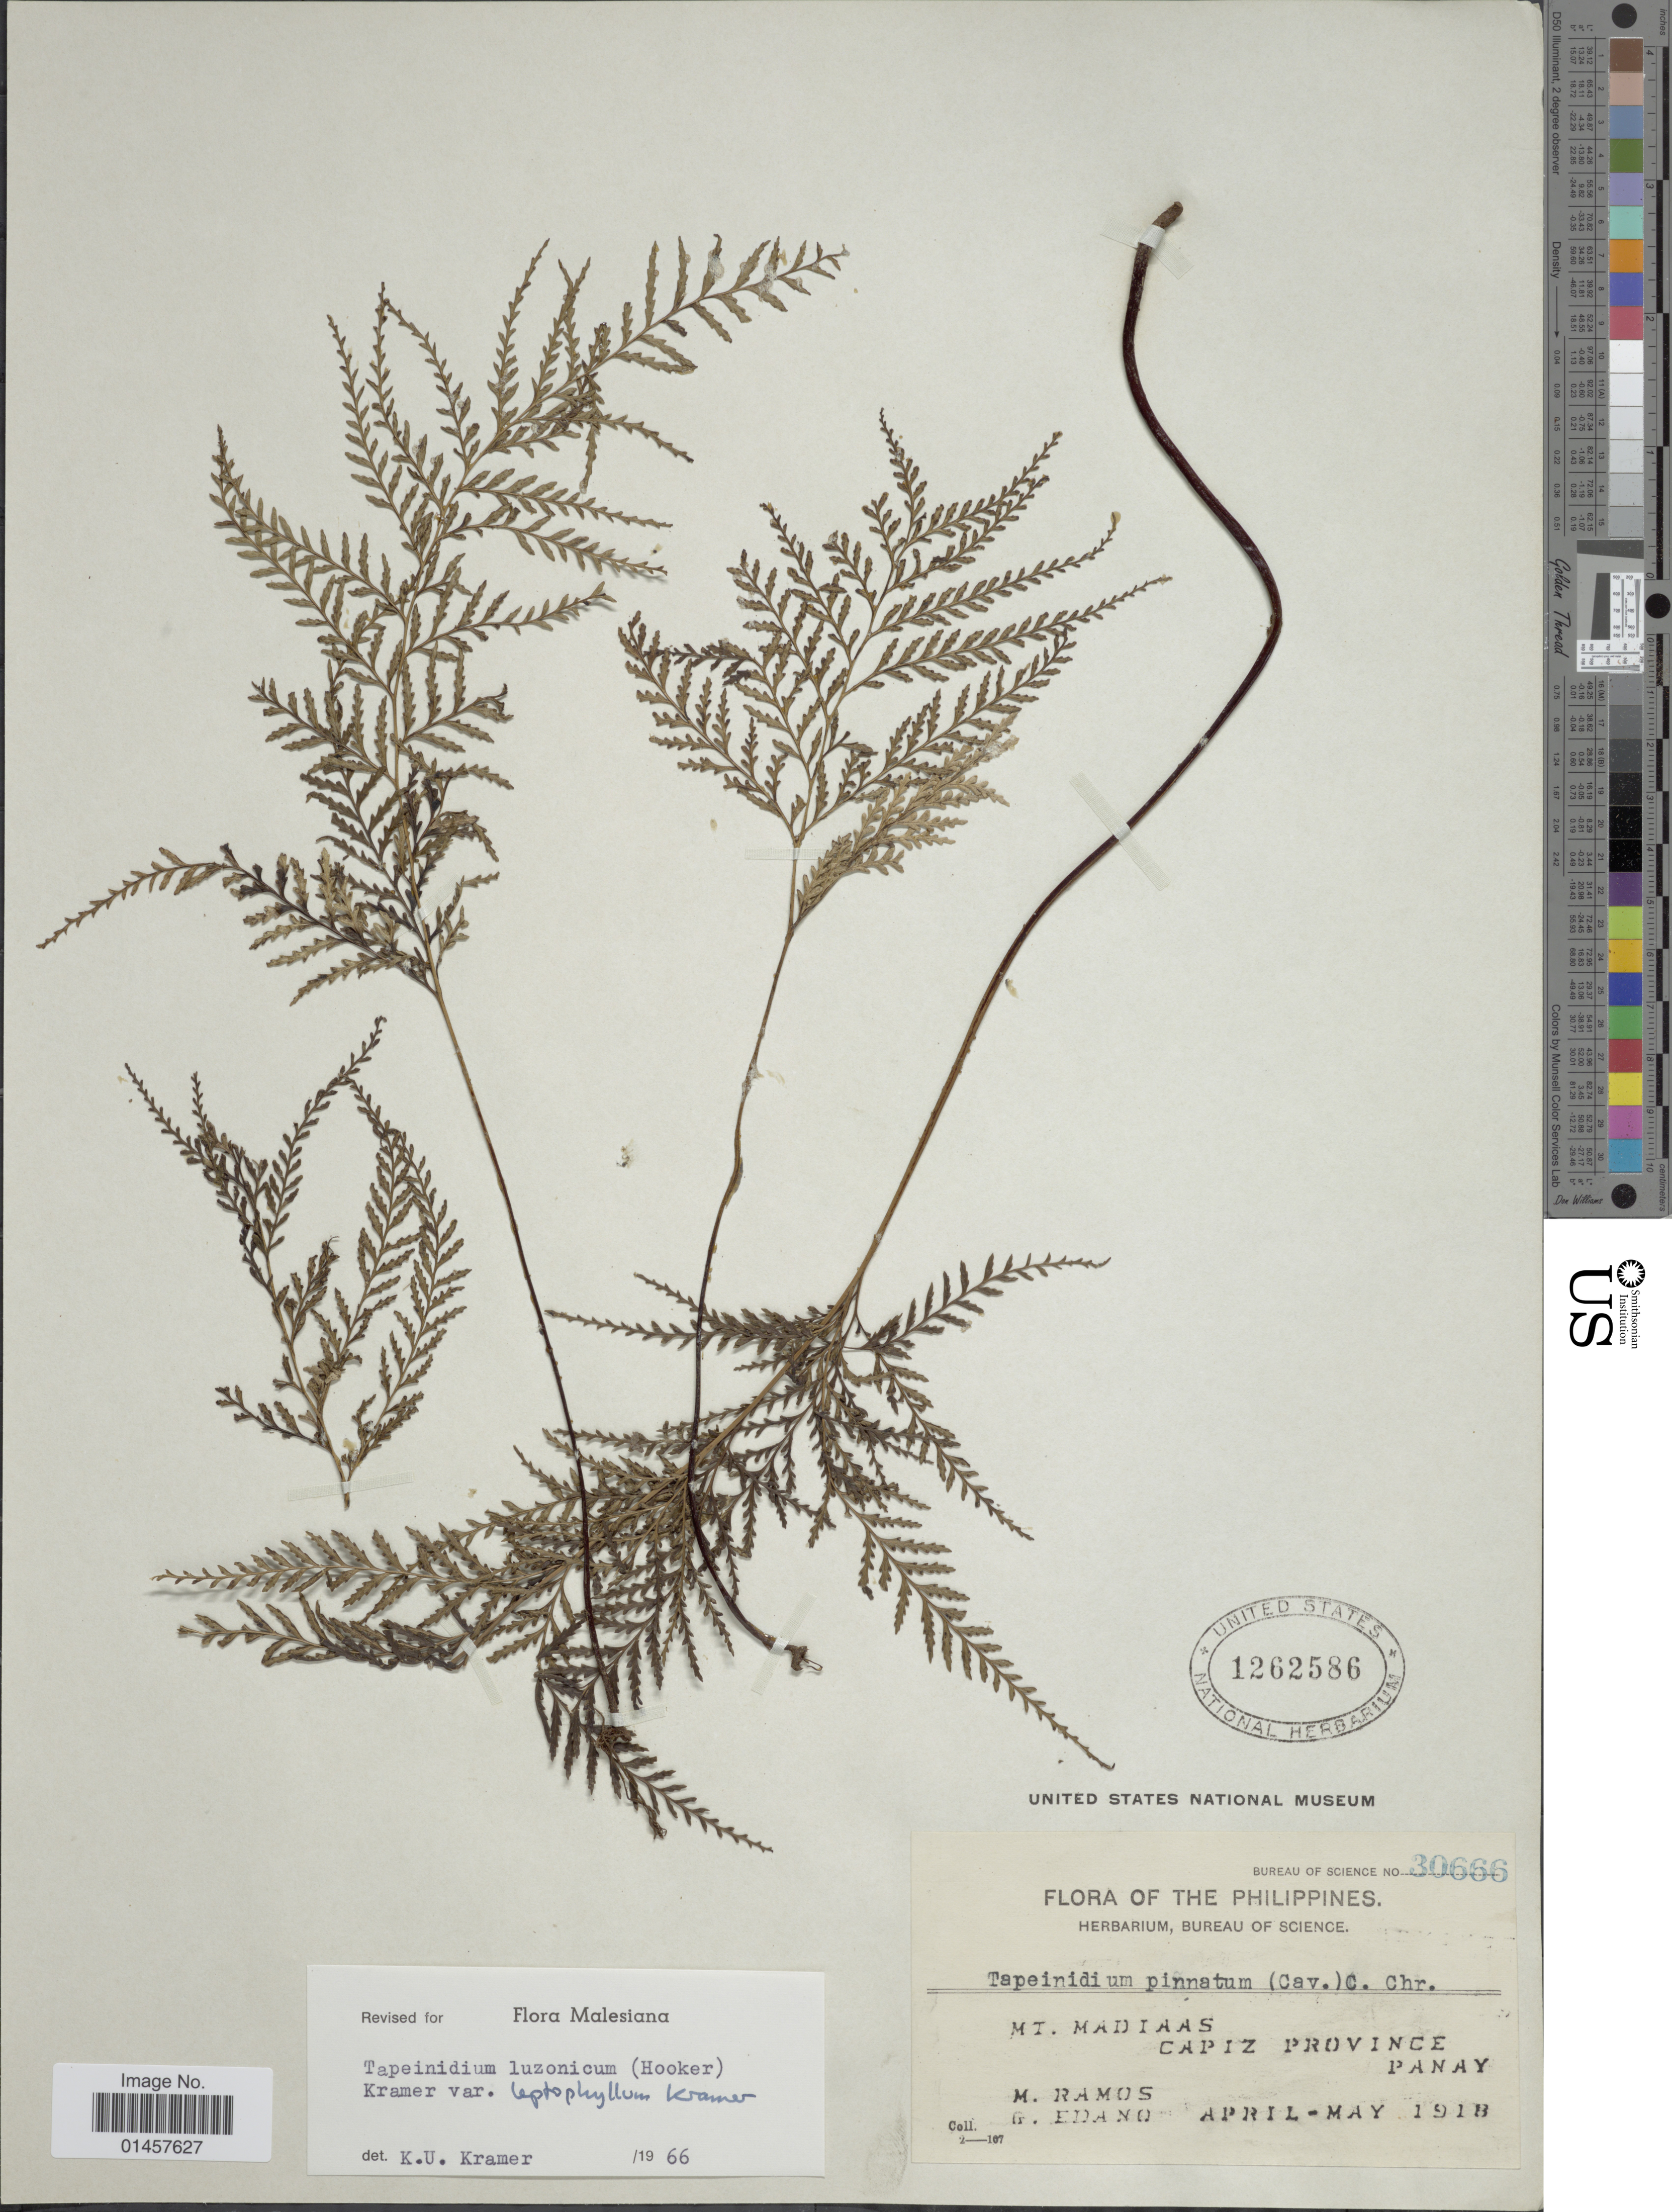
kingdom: Plantae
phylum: Tracheophyta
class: Polypodiopsida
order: Polypodiales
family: Lindsaeaceae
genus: Tapeinidium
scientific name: Tapeinidium luzonicum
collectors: M. Ramos & G. Edaño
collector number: Bureau of Sciece 30666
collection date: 1918-04/1918-05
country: Philippines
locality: Mt. Madiaas, Capiz province, Panay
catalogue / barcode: US 1262586